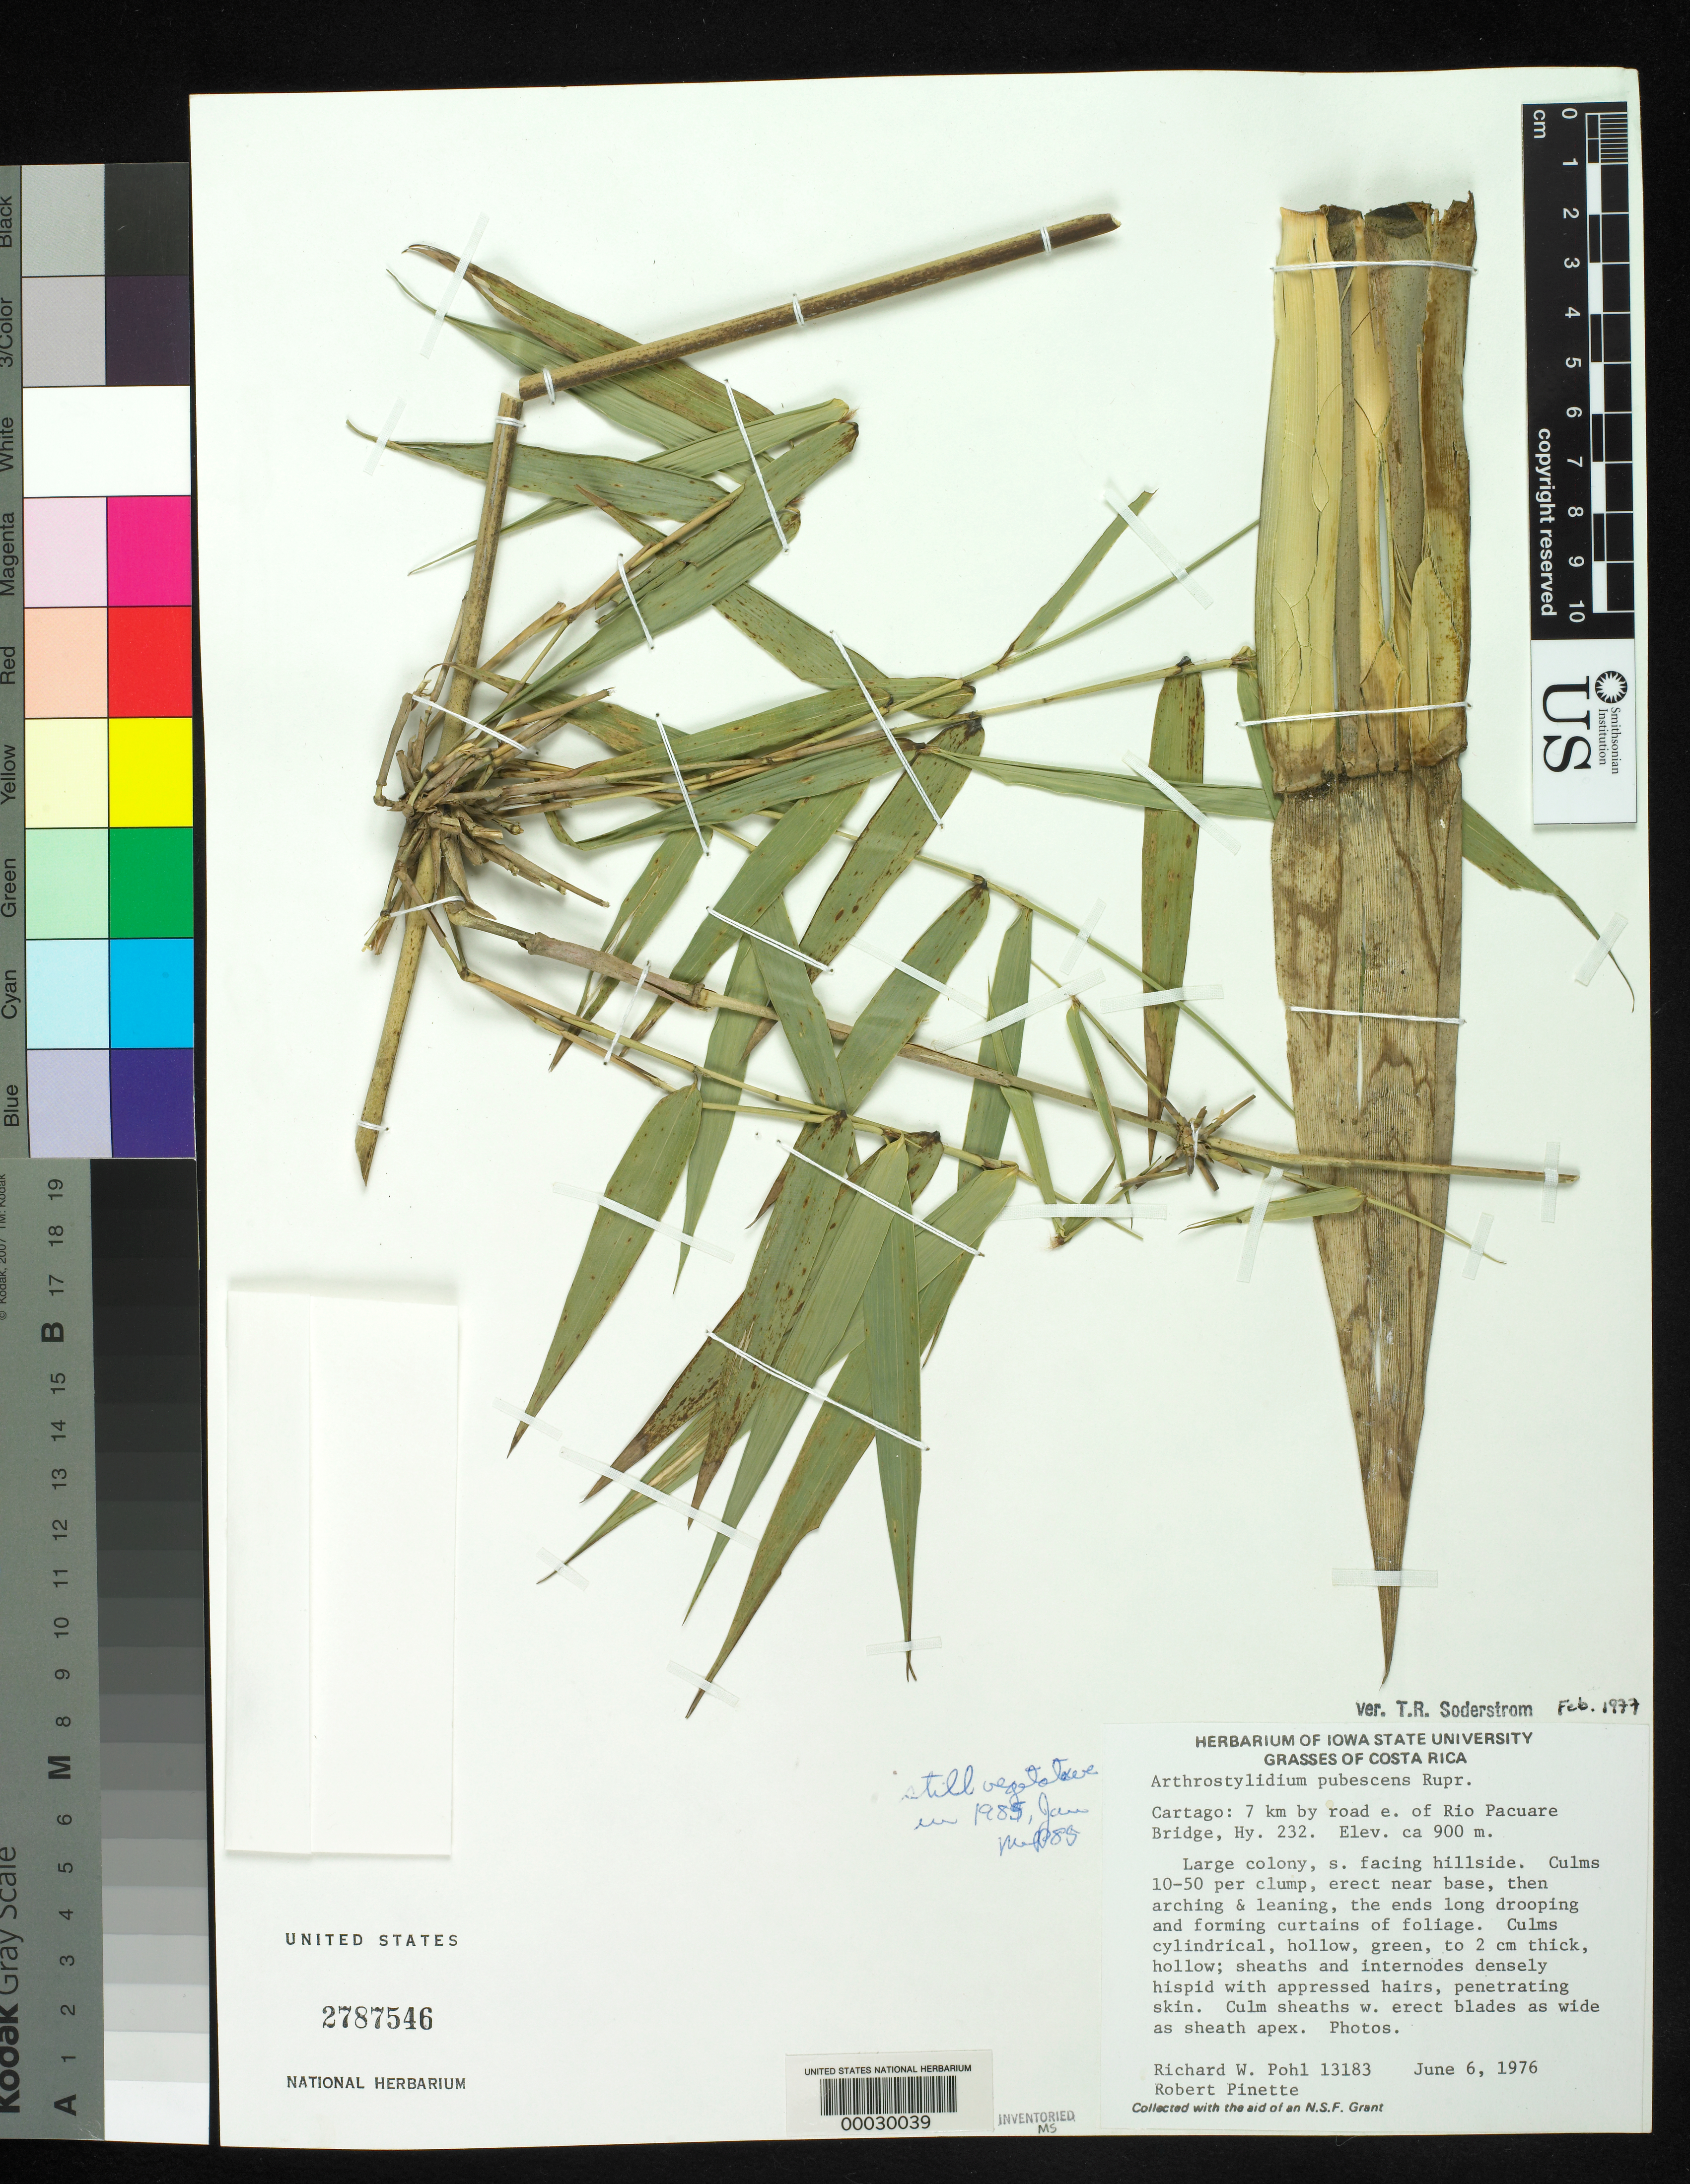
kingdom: Plantae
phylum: Tracheophyta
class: Liliopsida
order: Poales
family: Poaceae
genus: Arthrostylidium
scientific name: Arthrostylidium pubescens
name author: Rupr.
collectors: R. W. Pohl & R. Pinette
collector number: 13183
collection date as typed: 06 Jun 1976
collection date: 1976-06-06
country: Costa Rica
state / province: Cartago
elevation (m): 900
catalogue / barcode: US 2787546